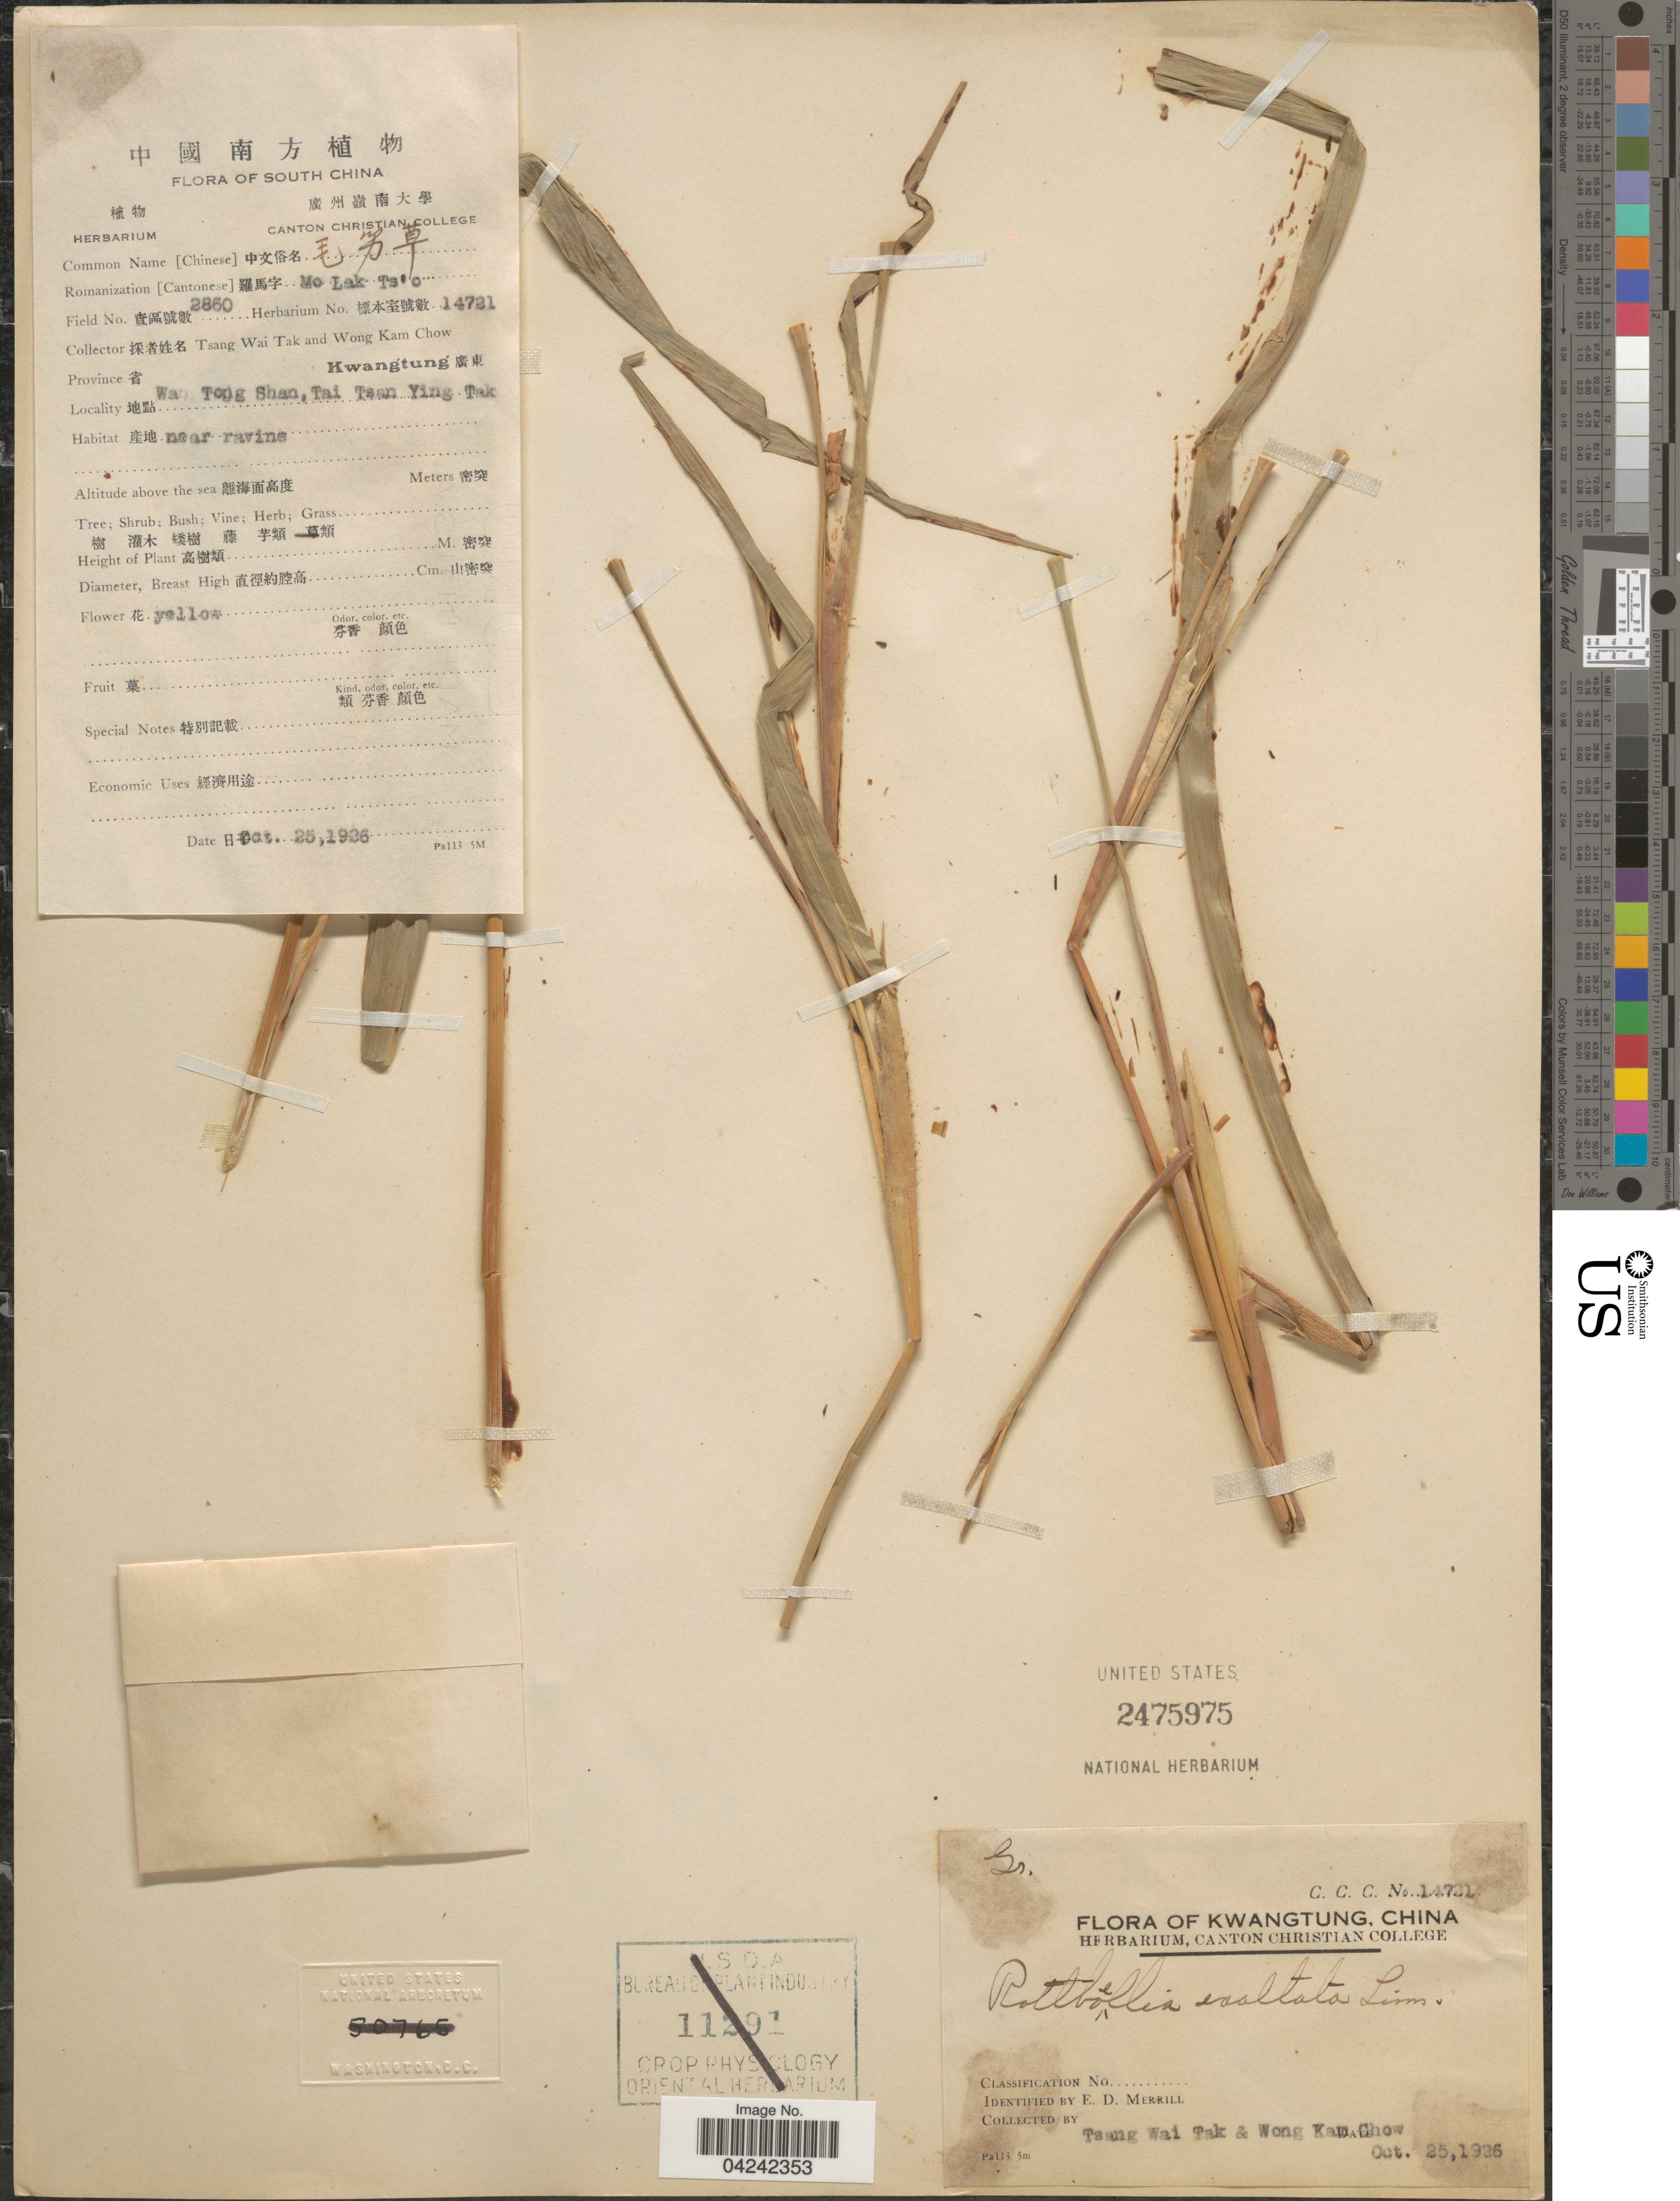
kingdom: Plantae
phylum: Tracheophyta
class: Liliopsida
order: Poales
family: Poaceae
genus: Rottboellia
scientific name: Rottboellia cochinchinensis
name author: (Lour.) Clayton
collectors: W. T. Tsang & W. Chow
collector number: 2860/14721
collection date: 1926-10-25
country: China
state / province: Guangdong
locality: South China. Kwangtung. Wan Tong Shan,Tai Tsan Ying Tak.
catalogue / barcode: US 2475975